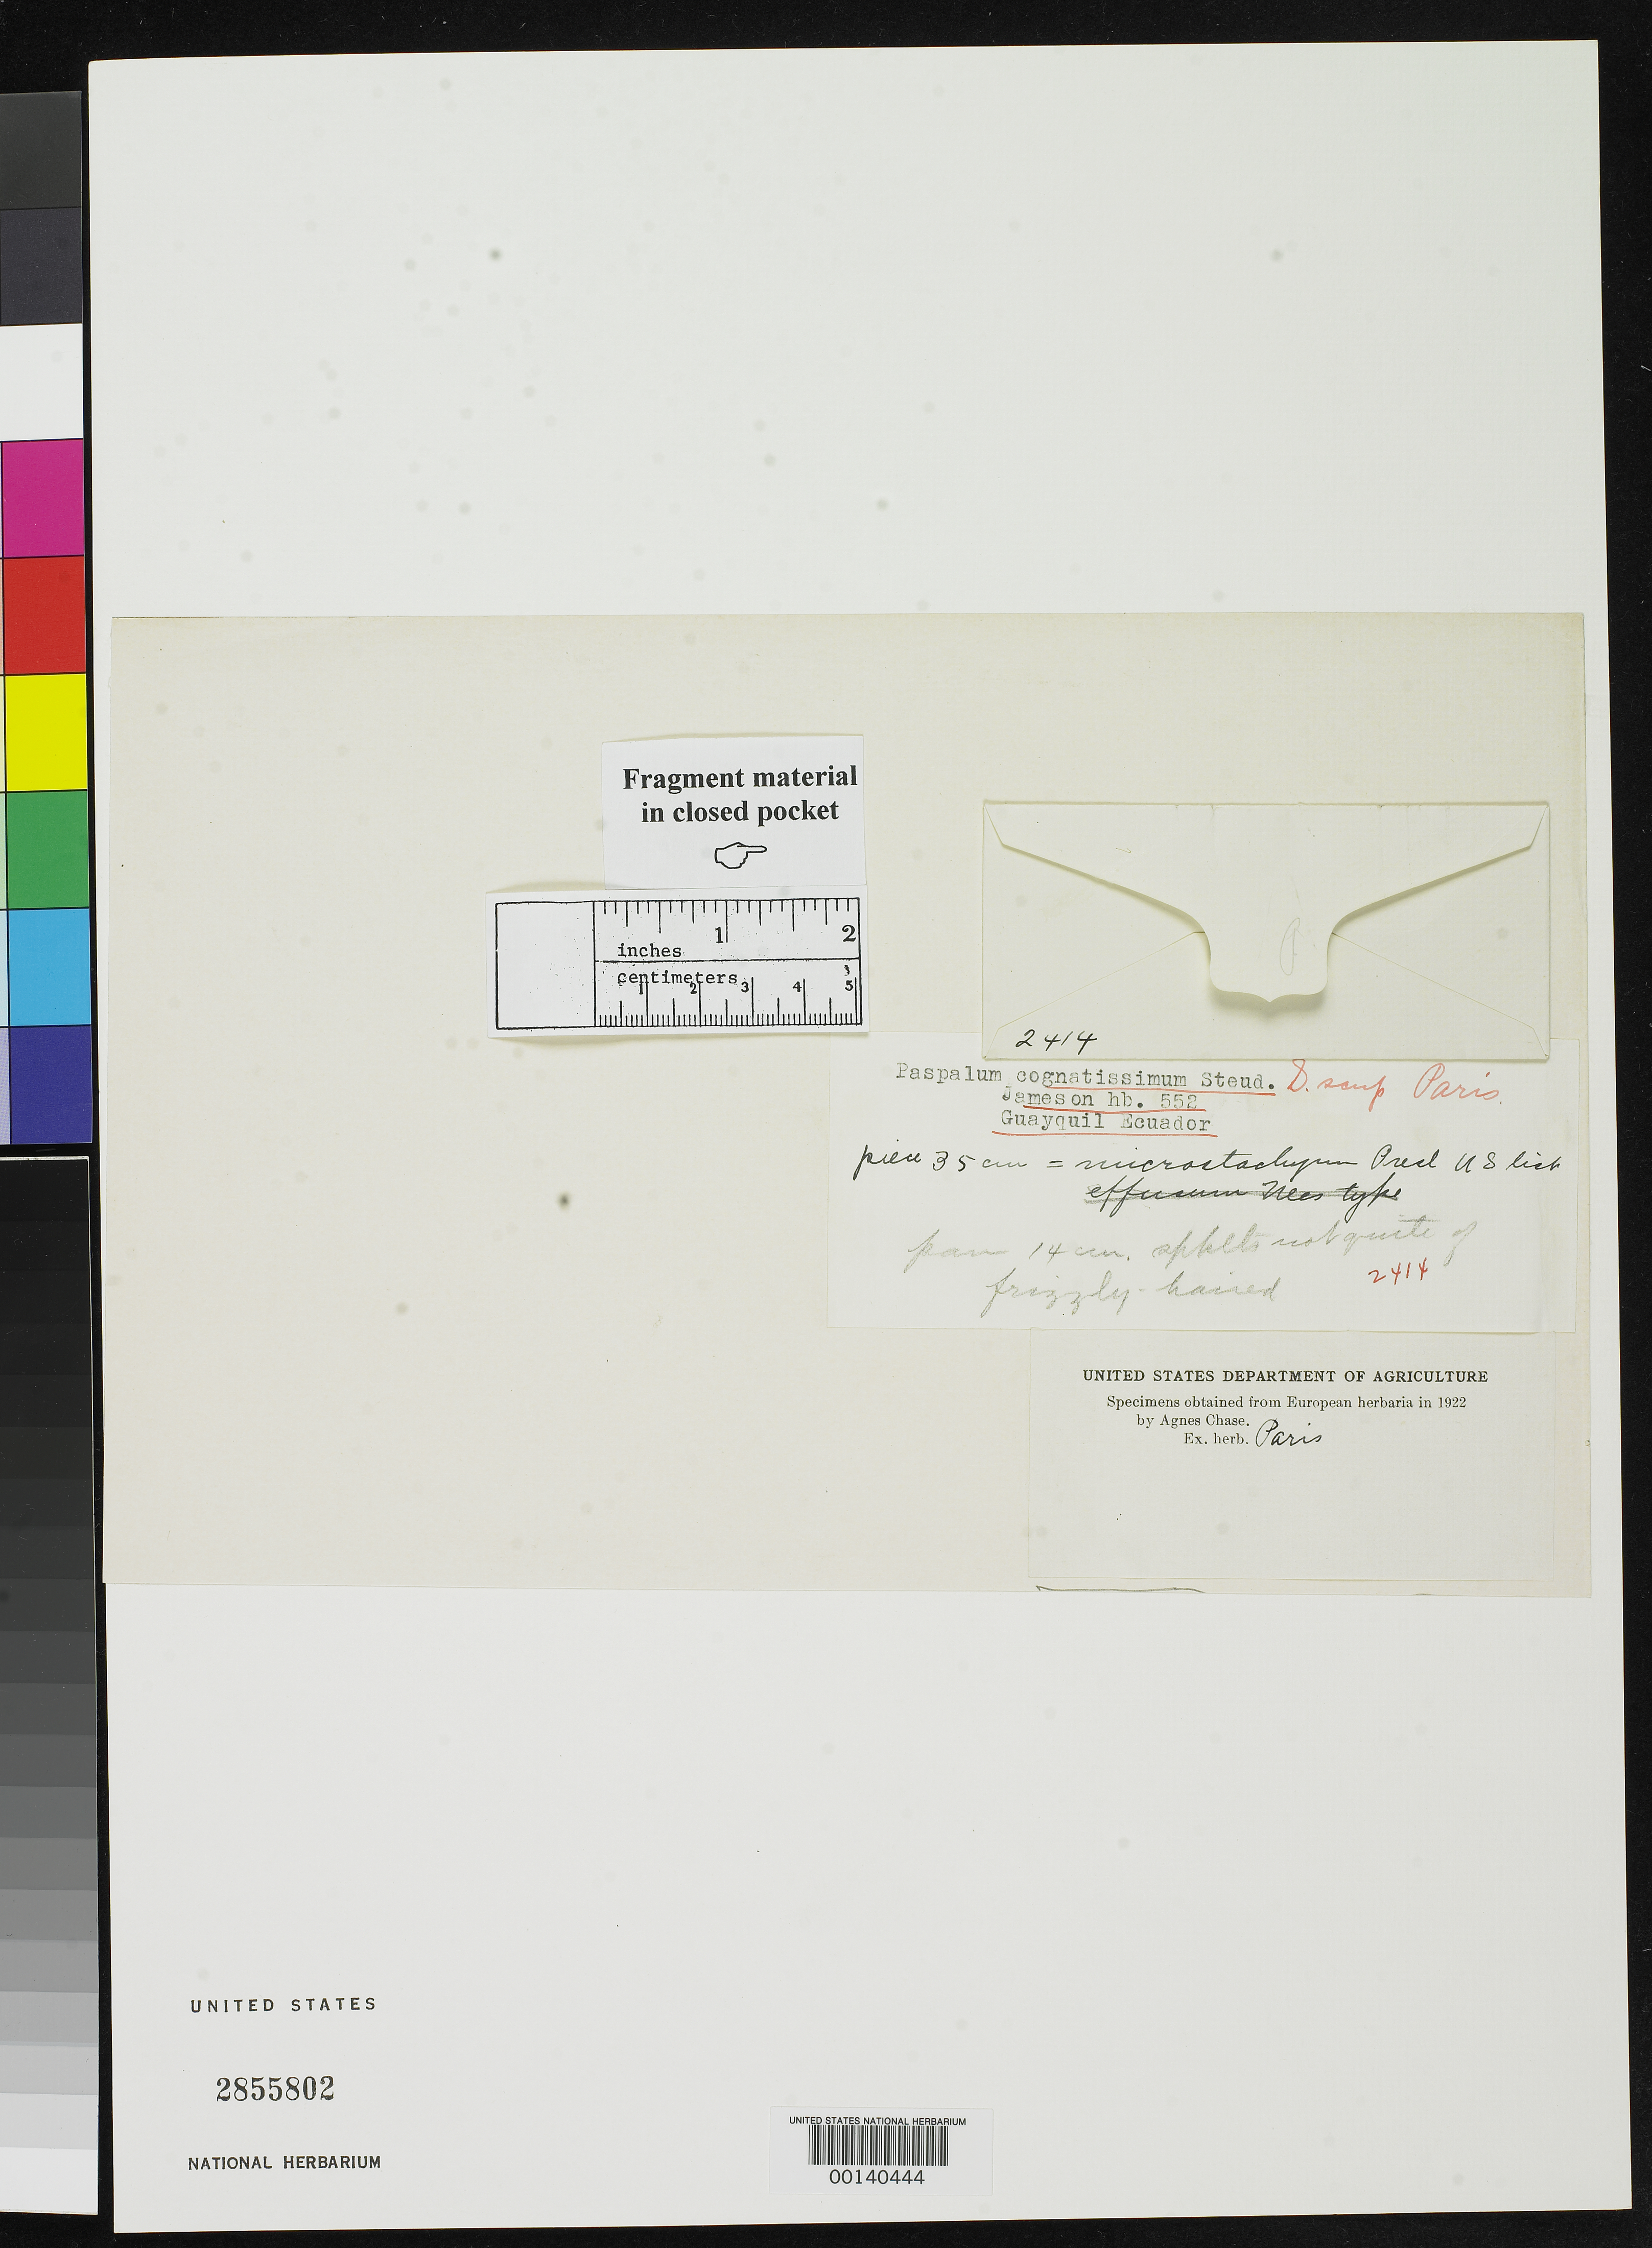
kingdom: Plantae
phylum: Tracheophyta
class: Liliopsida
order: Poales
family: Poaceae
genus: Paspalum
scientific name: Paspalum cognatissimum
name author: Steud.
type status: Type Fragment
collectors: W. Jameson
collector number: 552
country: Ecuador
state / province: Guayas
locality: Guayaquil.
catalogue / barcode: US 2855802